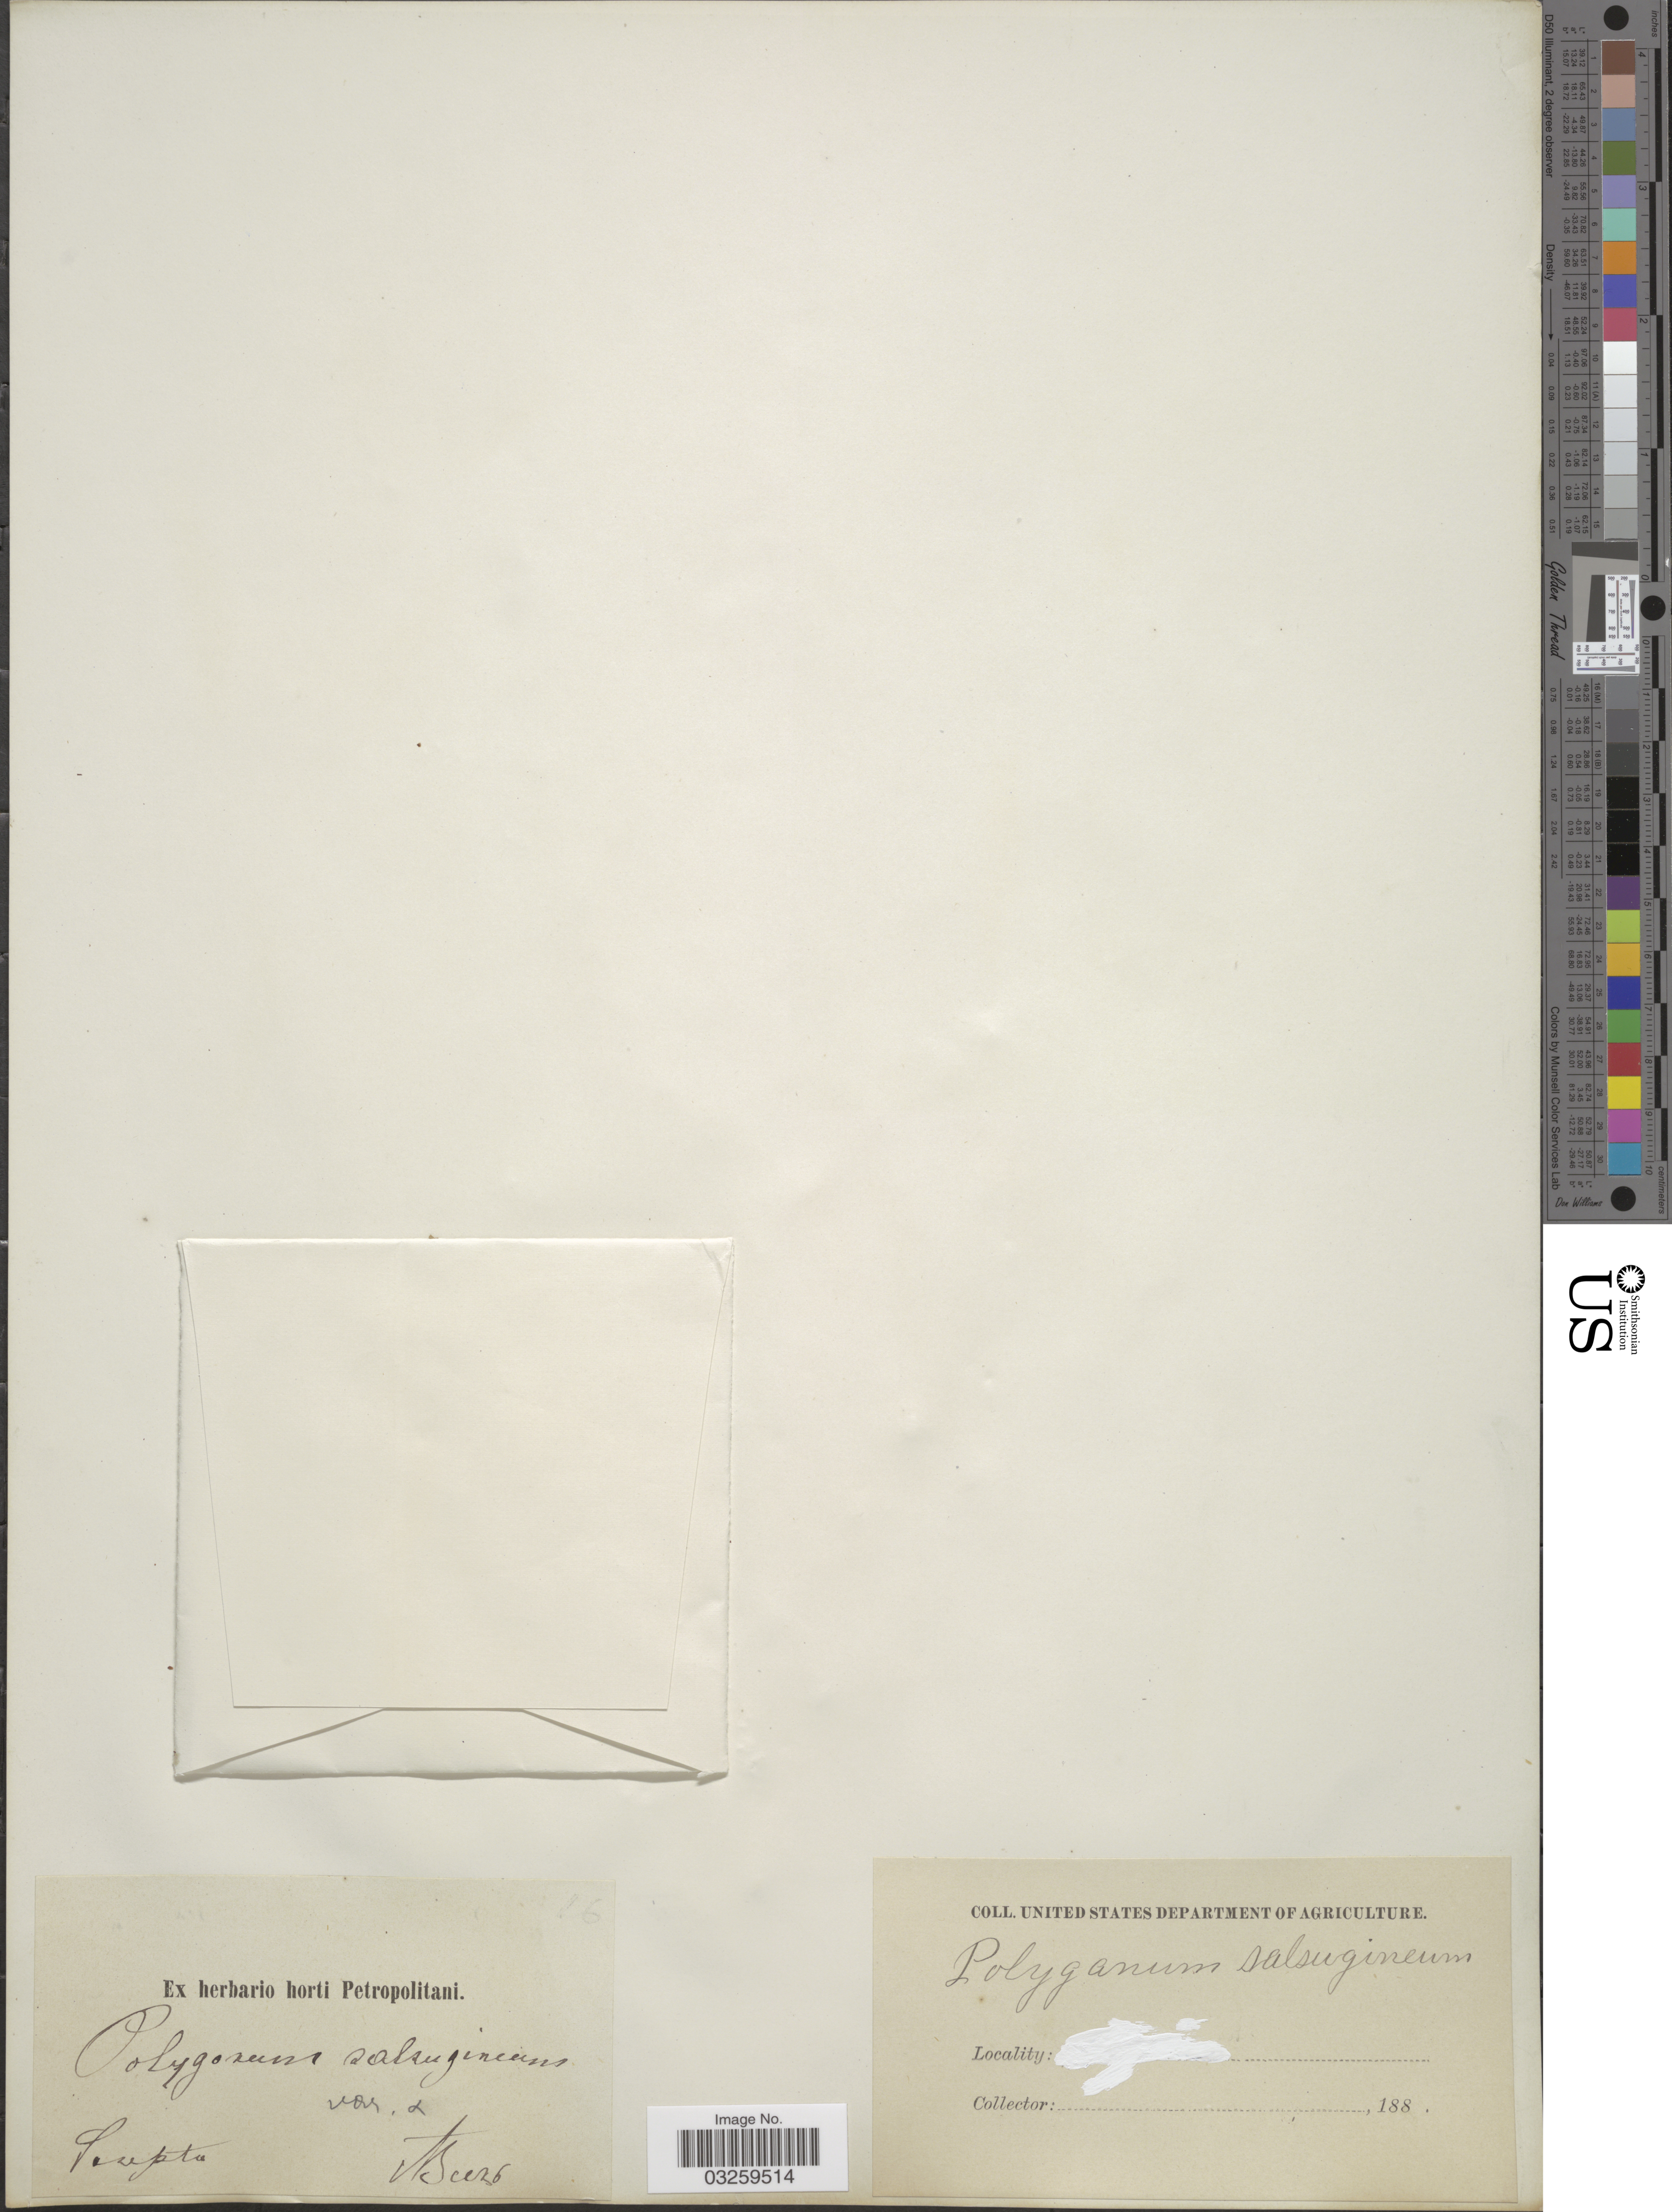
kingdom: Plantae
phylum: Tracheophyta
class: Magnoliopsida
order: Caryophyllales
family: Polygonaceae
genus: Polygonum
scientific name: Polygonum salsugineum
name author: M. Bieb.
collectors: A. Becker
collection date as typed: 188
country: Russian Federation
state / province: Volgograd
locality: Sarepta.